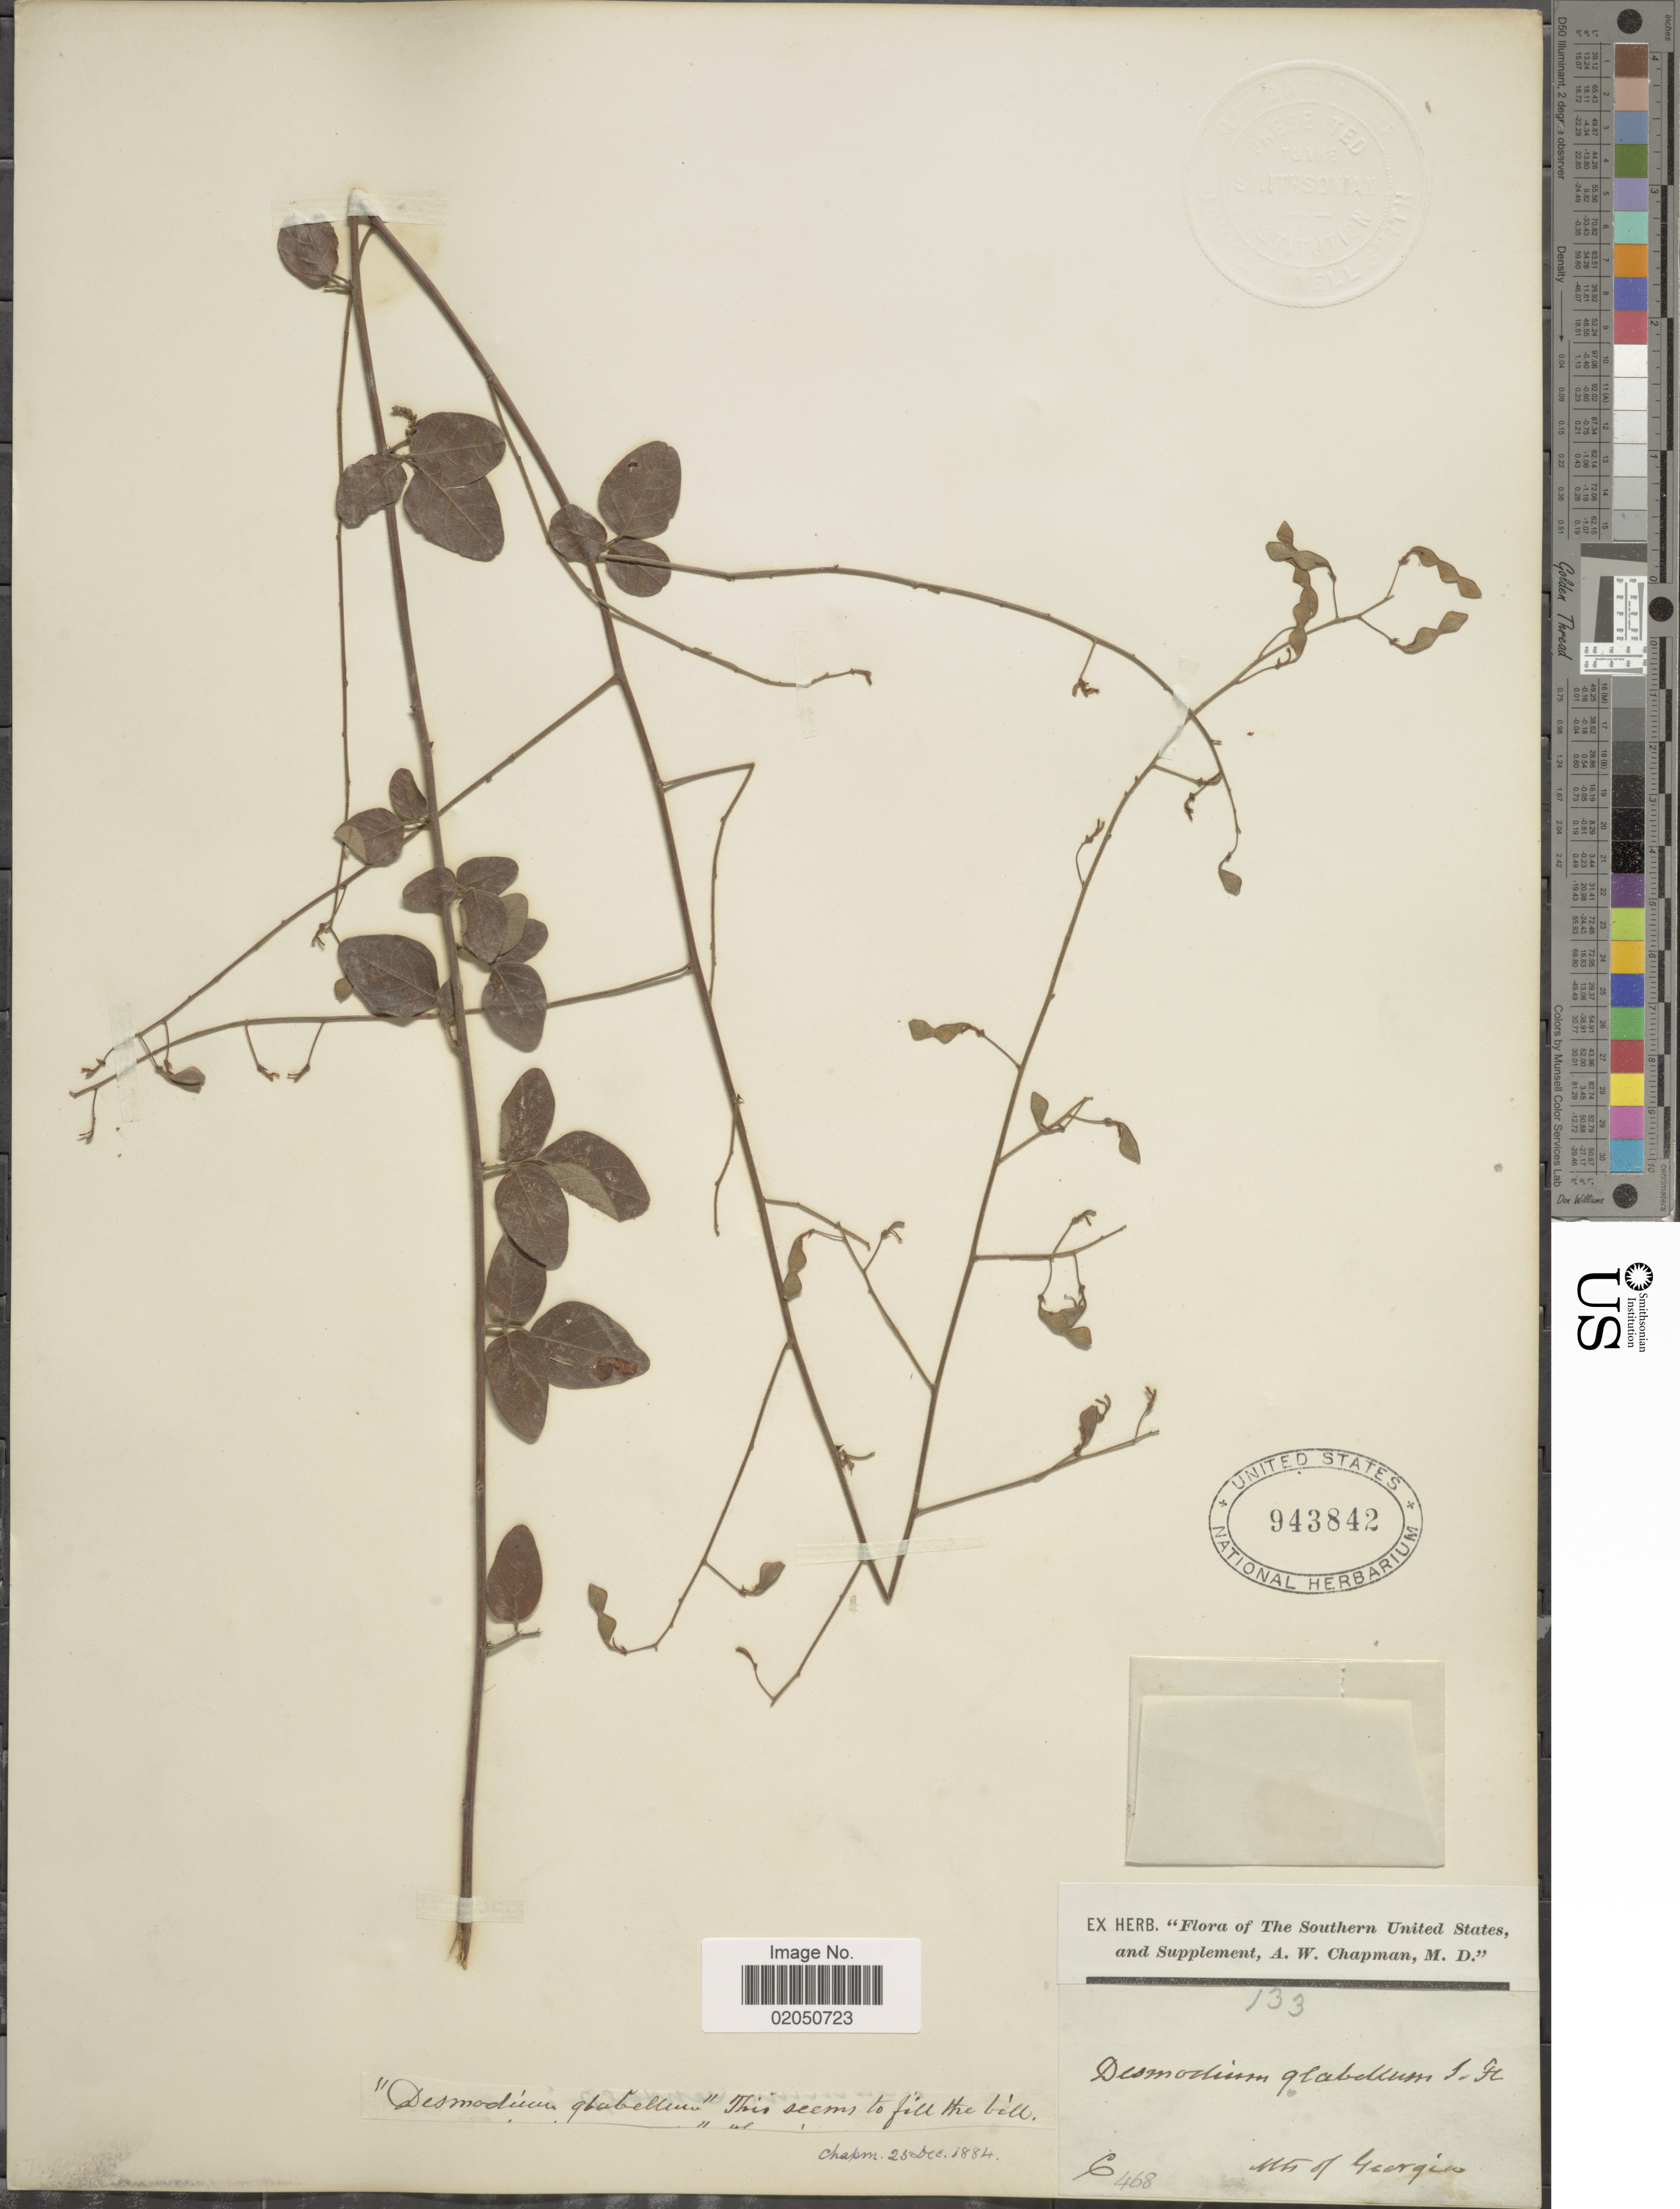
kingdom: Plantae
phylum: Tracheophyta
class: Magnoliopsida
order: Fabales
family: Fabaceae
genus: Desmodium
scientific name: Desmodium glabellum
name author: (Michx.) DC.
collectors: ex herb. Chapman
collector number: C468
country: United States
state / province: Georgia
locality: Mts. of Georgia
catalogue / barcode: US 943842